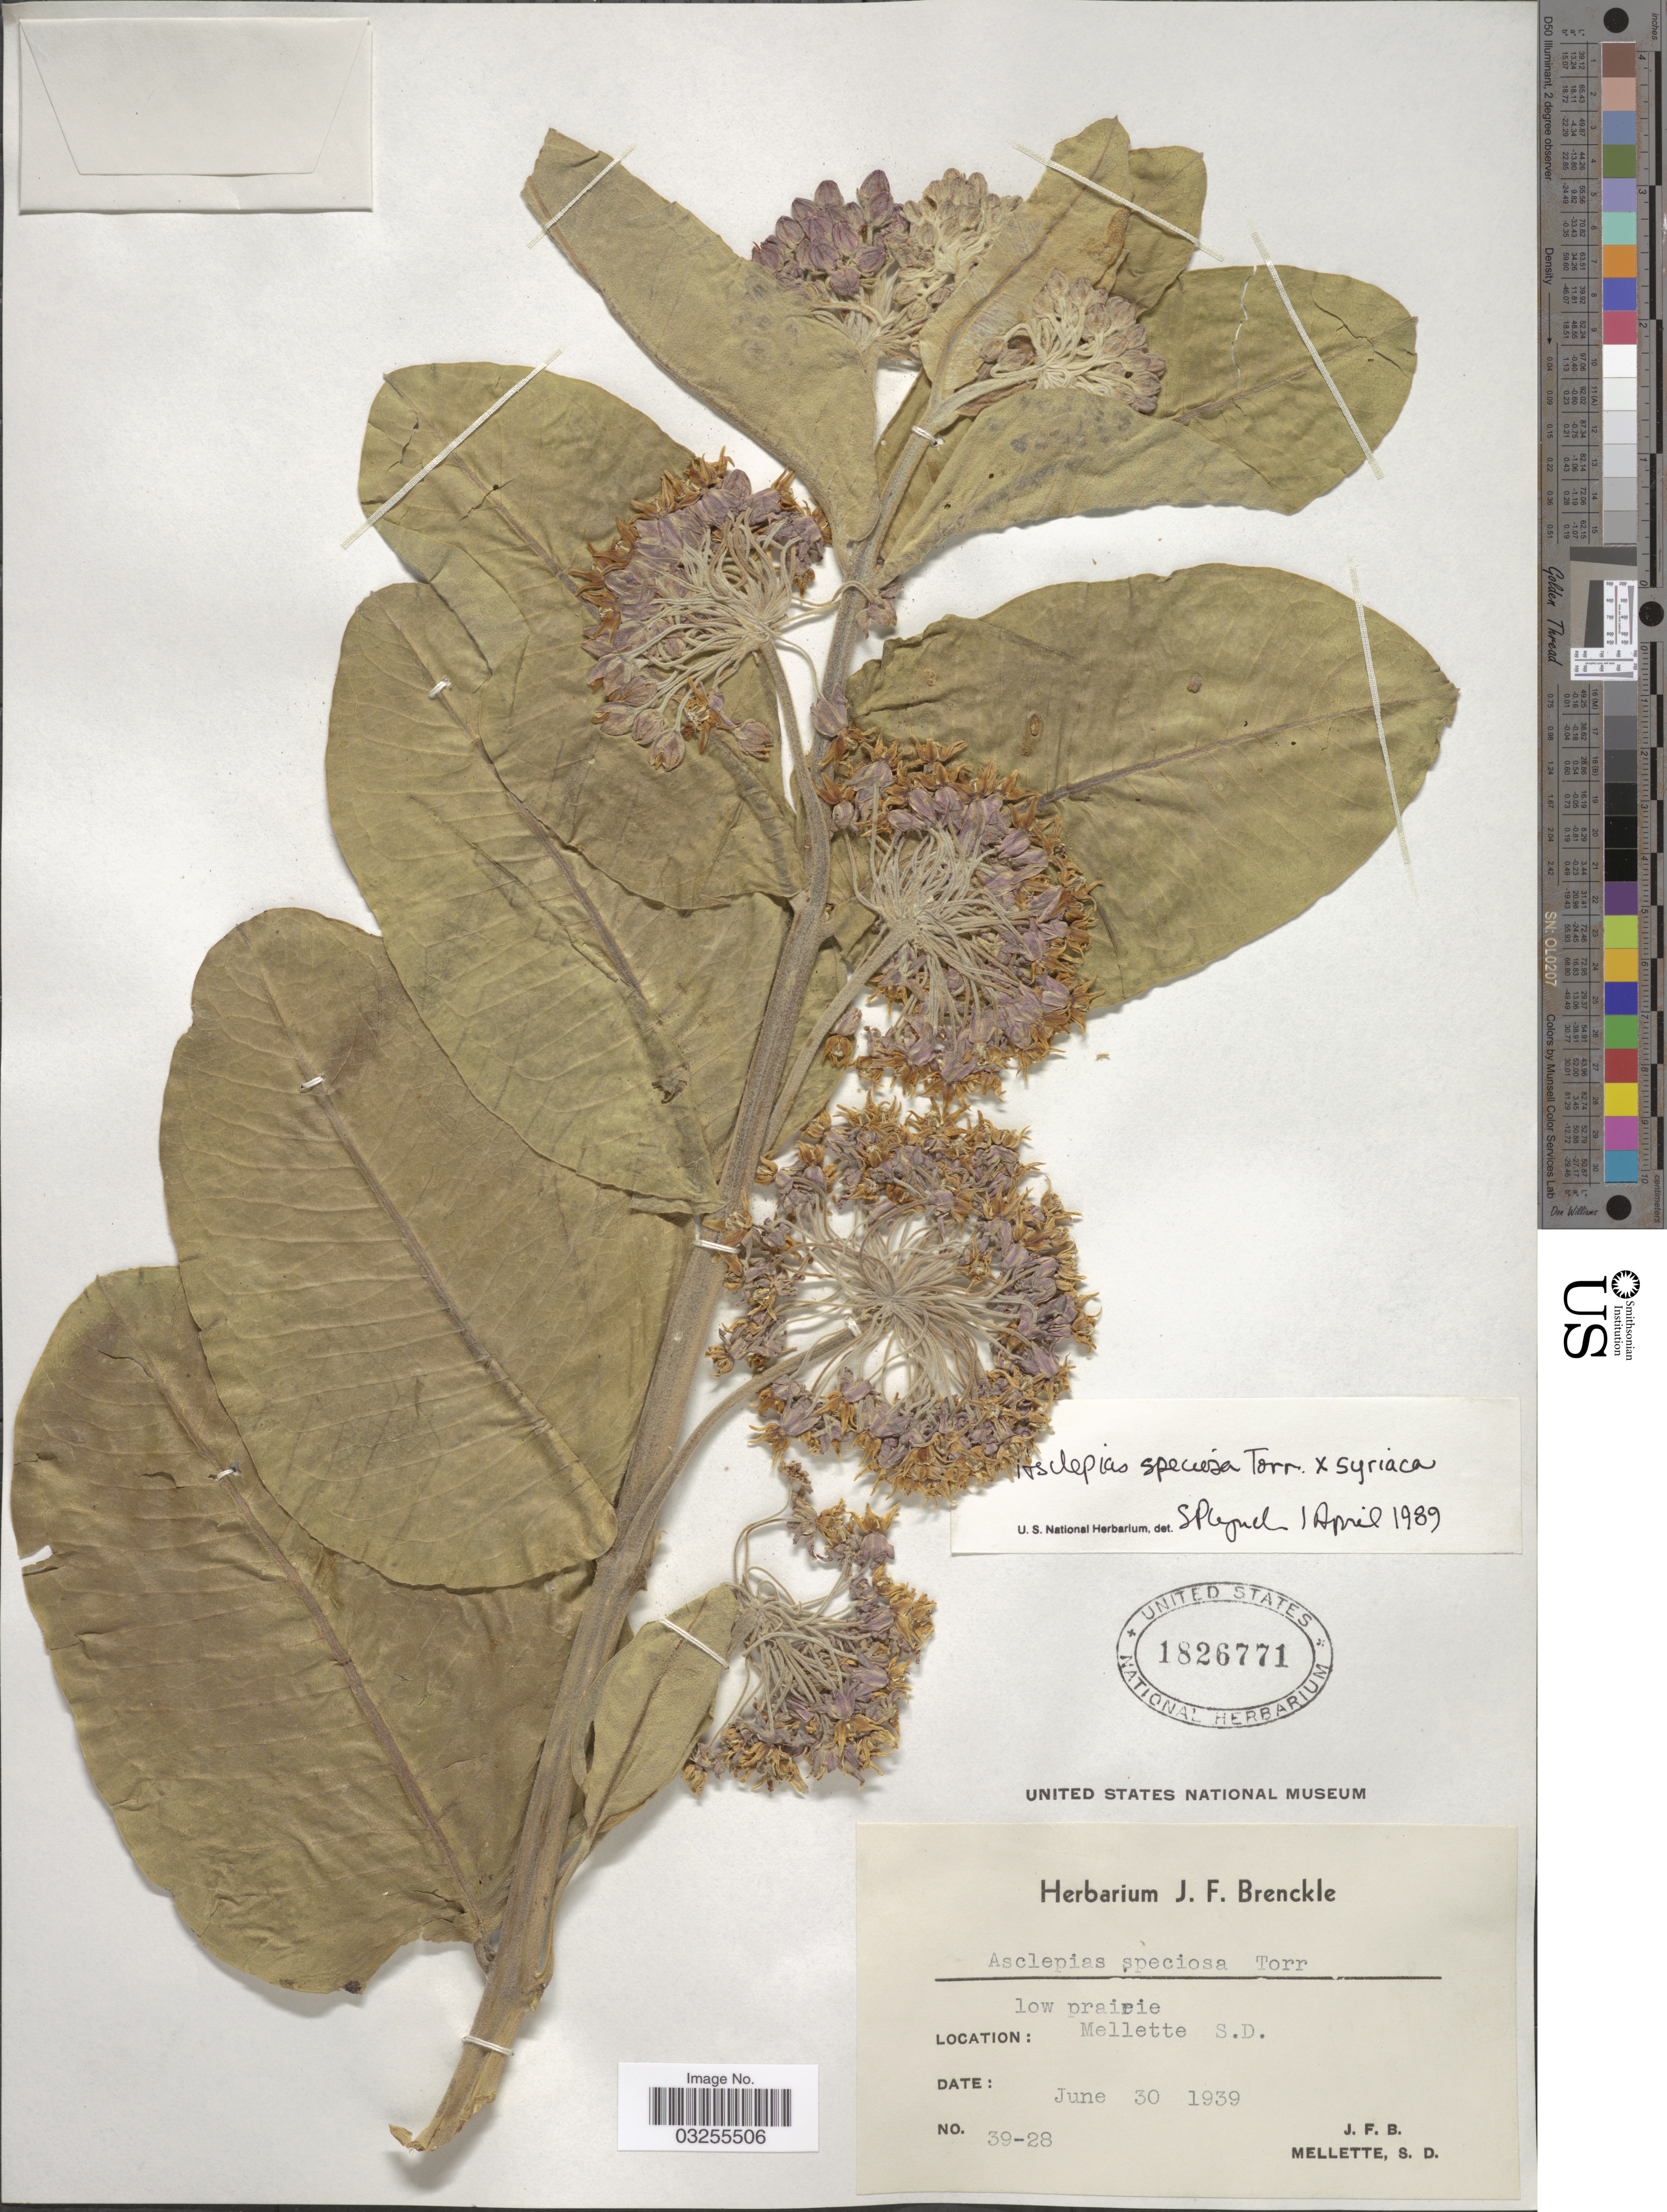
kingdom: Plantae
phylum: Tracheophyta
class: Magnoliopsida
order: Gentianales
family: Apocynaceae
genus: Asclepias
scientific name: Asclepias speciosa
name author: Torr.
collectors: J. Brenckle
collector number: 39-28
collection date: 1939-06-30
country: United States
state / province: South Dakota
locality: Mellette.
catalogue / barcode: US 1826771